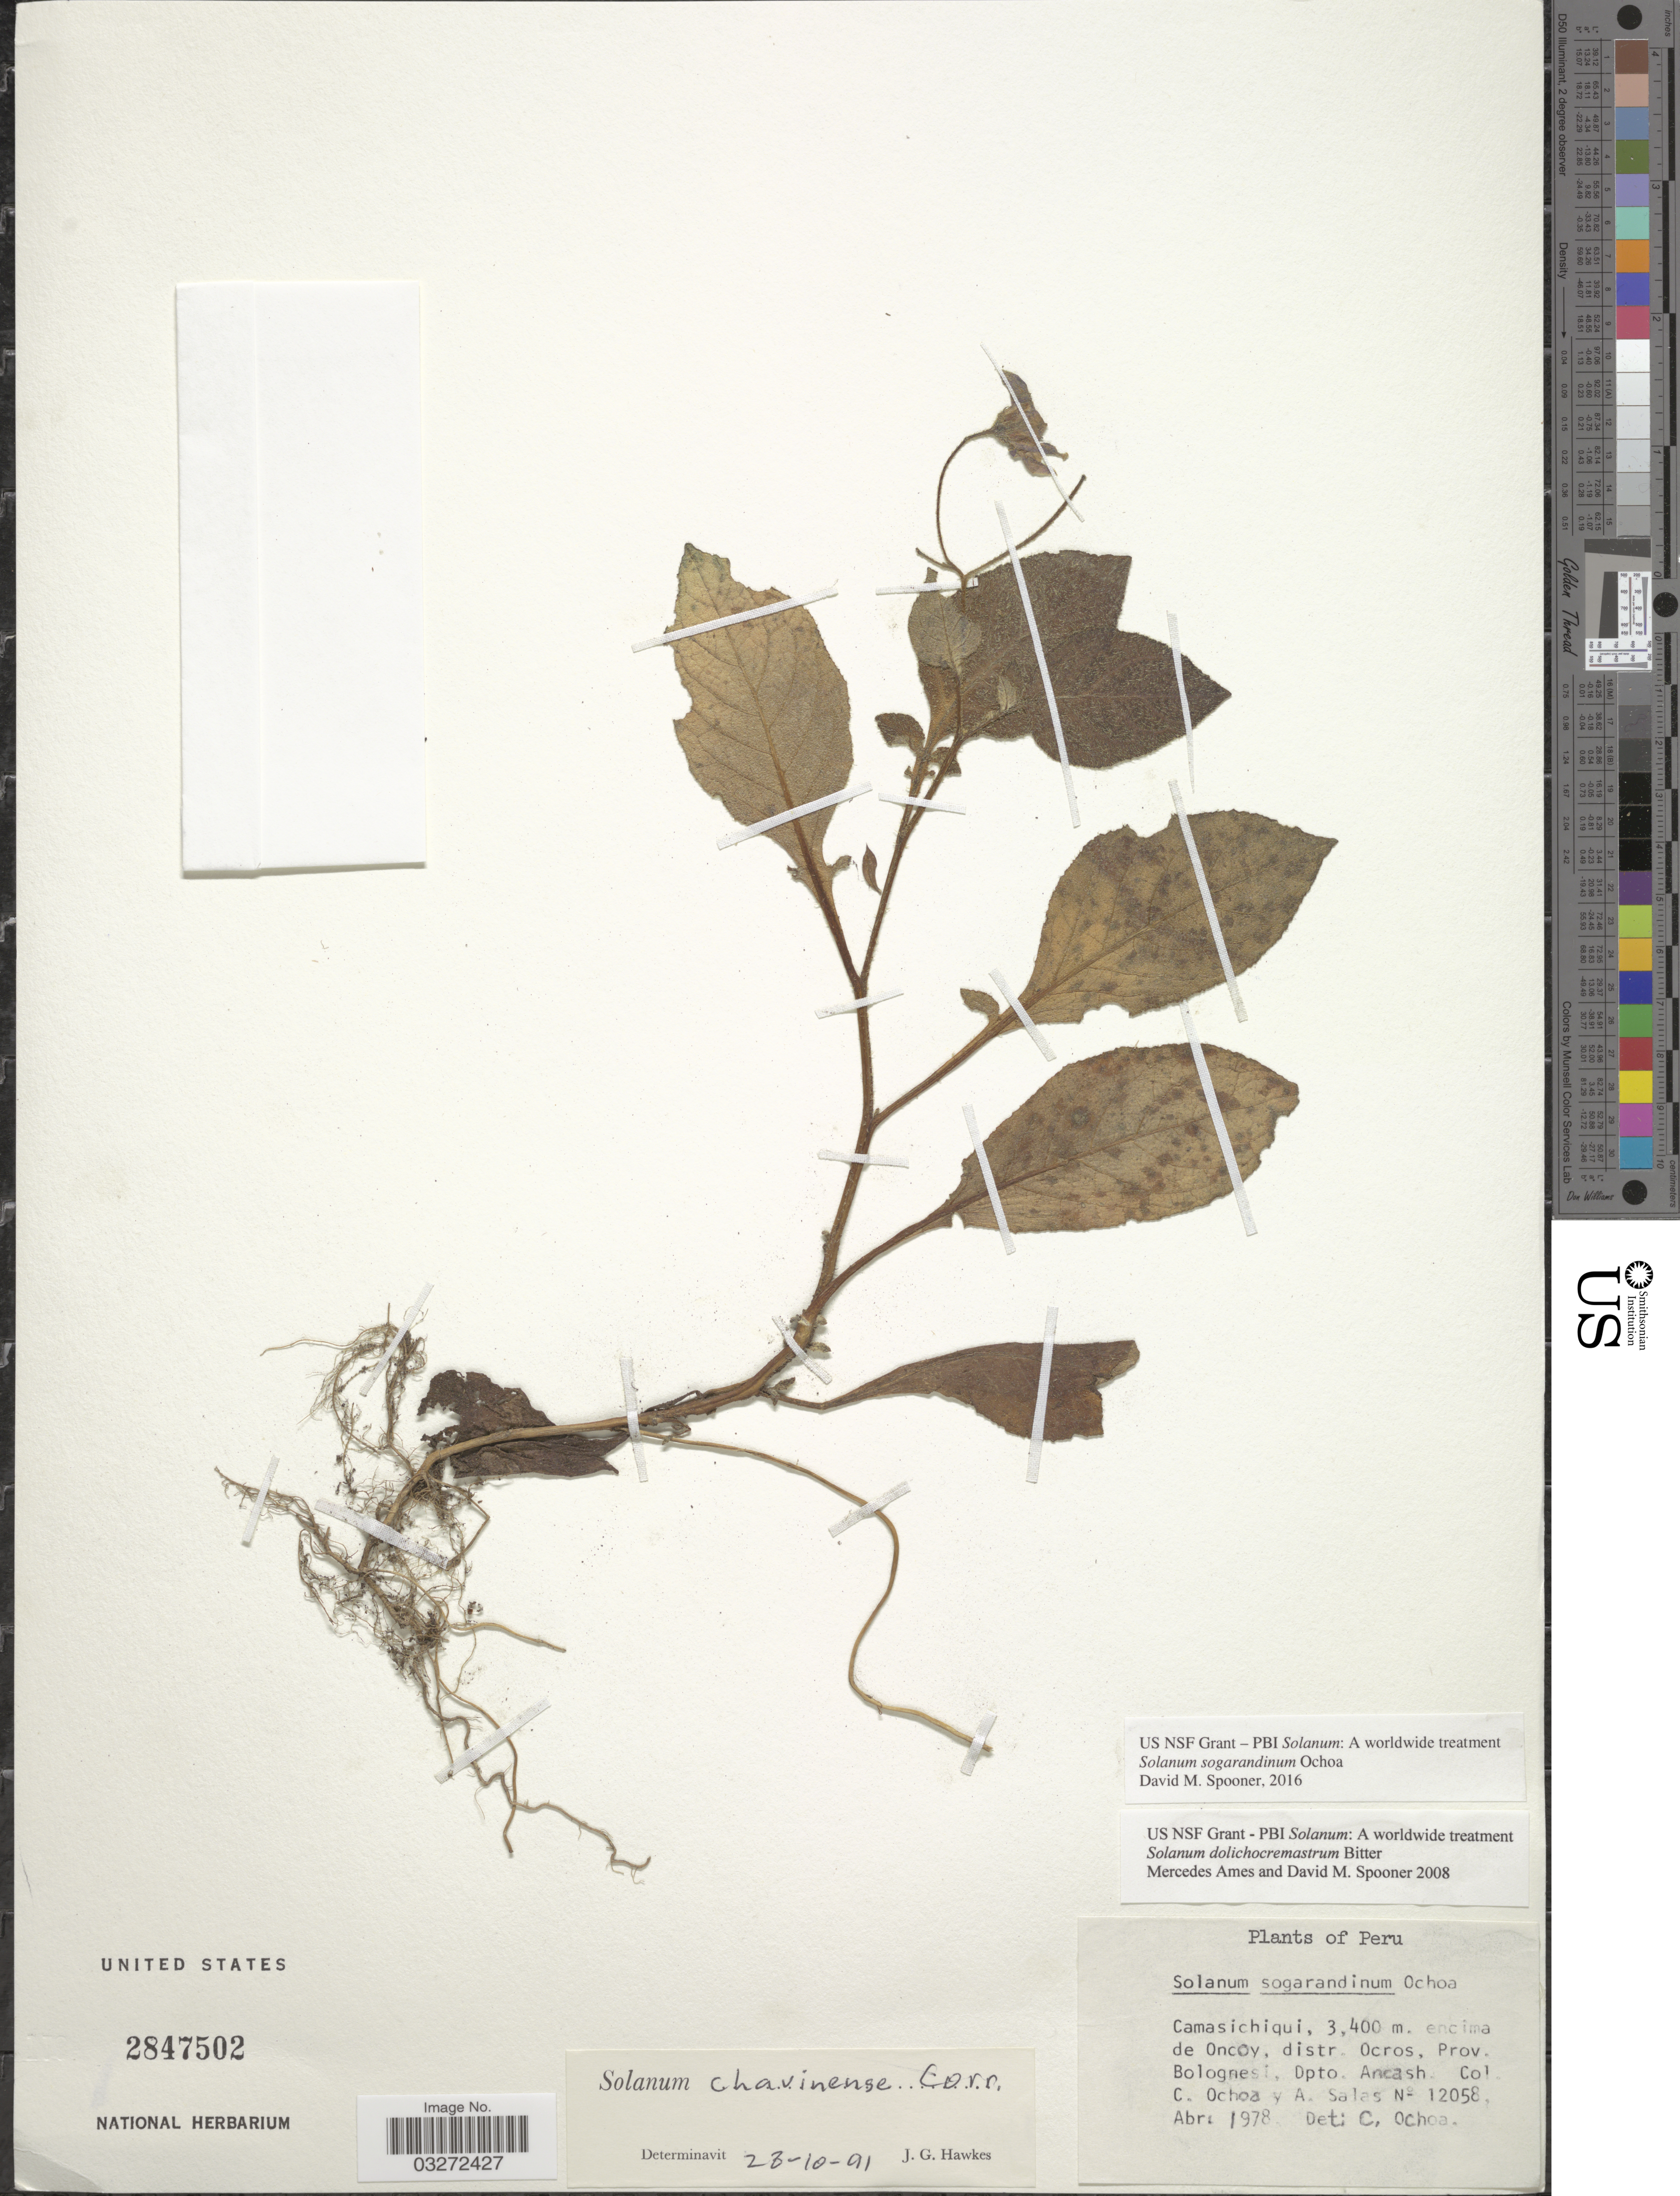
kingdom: Plantae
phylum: Tracheophyta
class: Magnoliopsida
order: Solanales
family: Solanaceae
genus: Solanum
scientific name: Solanum sogarandinum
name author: Ochoa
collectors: C. Ochoa & A. Salas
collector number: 12058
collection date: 1978-04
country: Peru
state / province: Ancash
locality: Camasichiqui, encima de Oncoy, distr. Ocros, Prov. Bolognesi, Dpto. Ancash.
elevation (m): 3400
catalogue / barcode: US 2847502